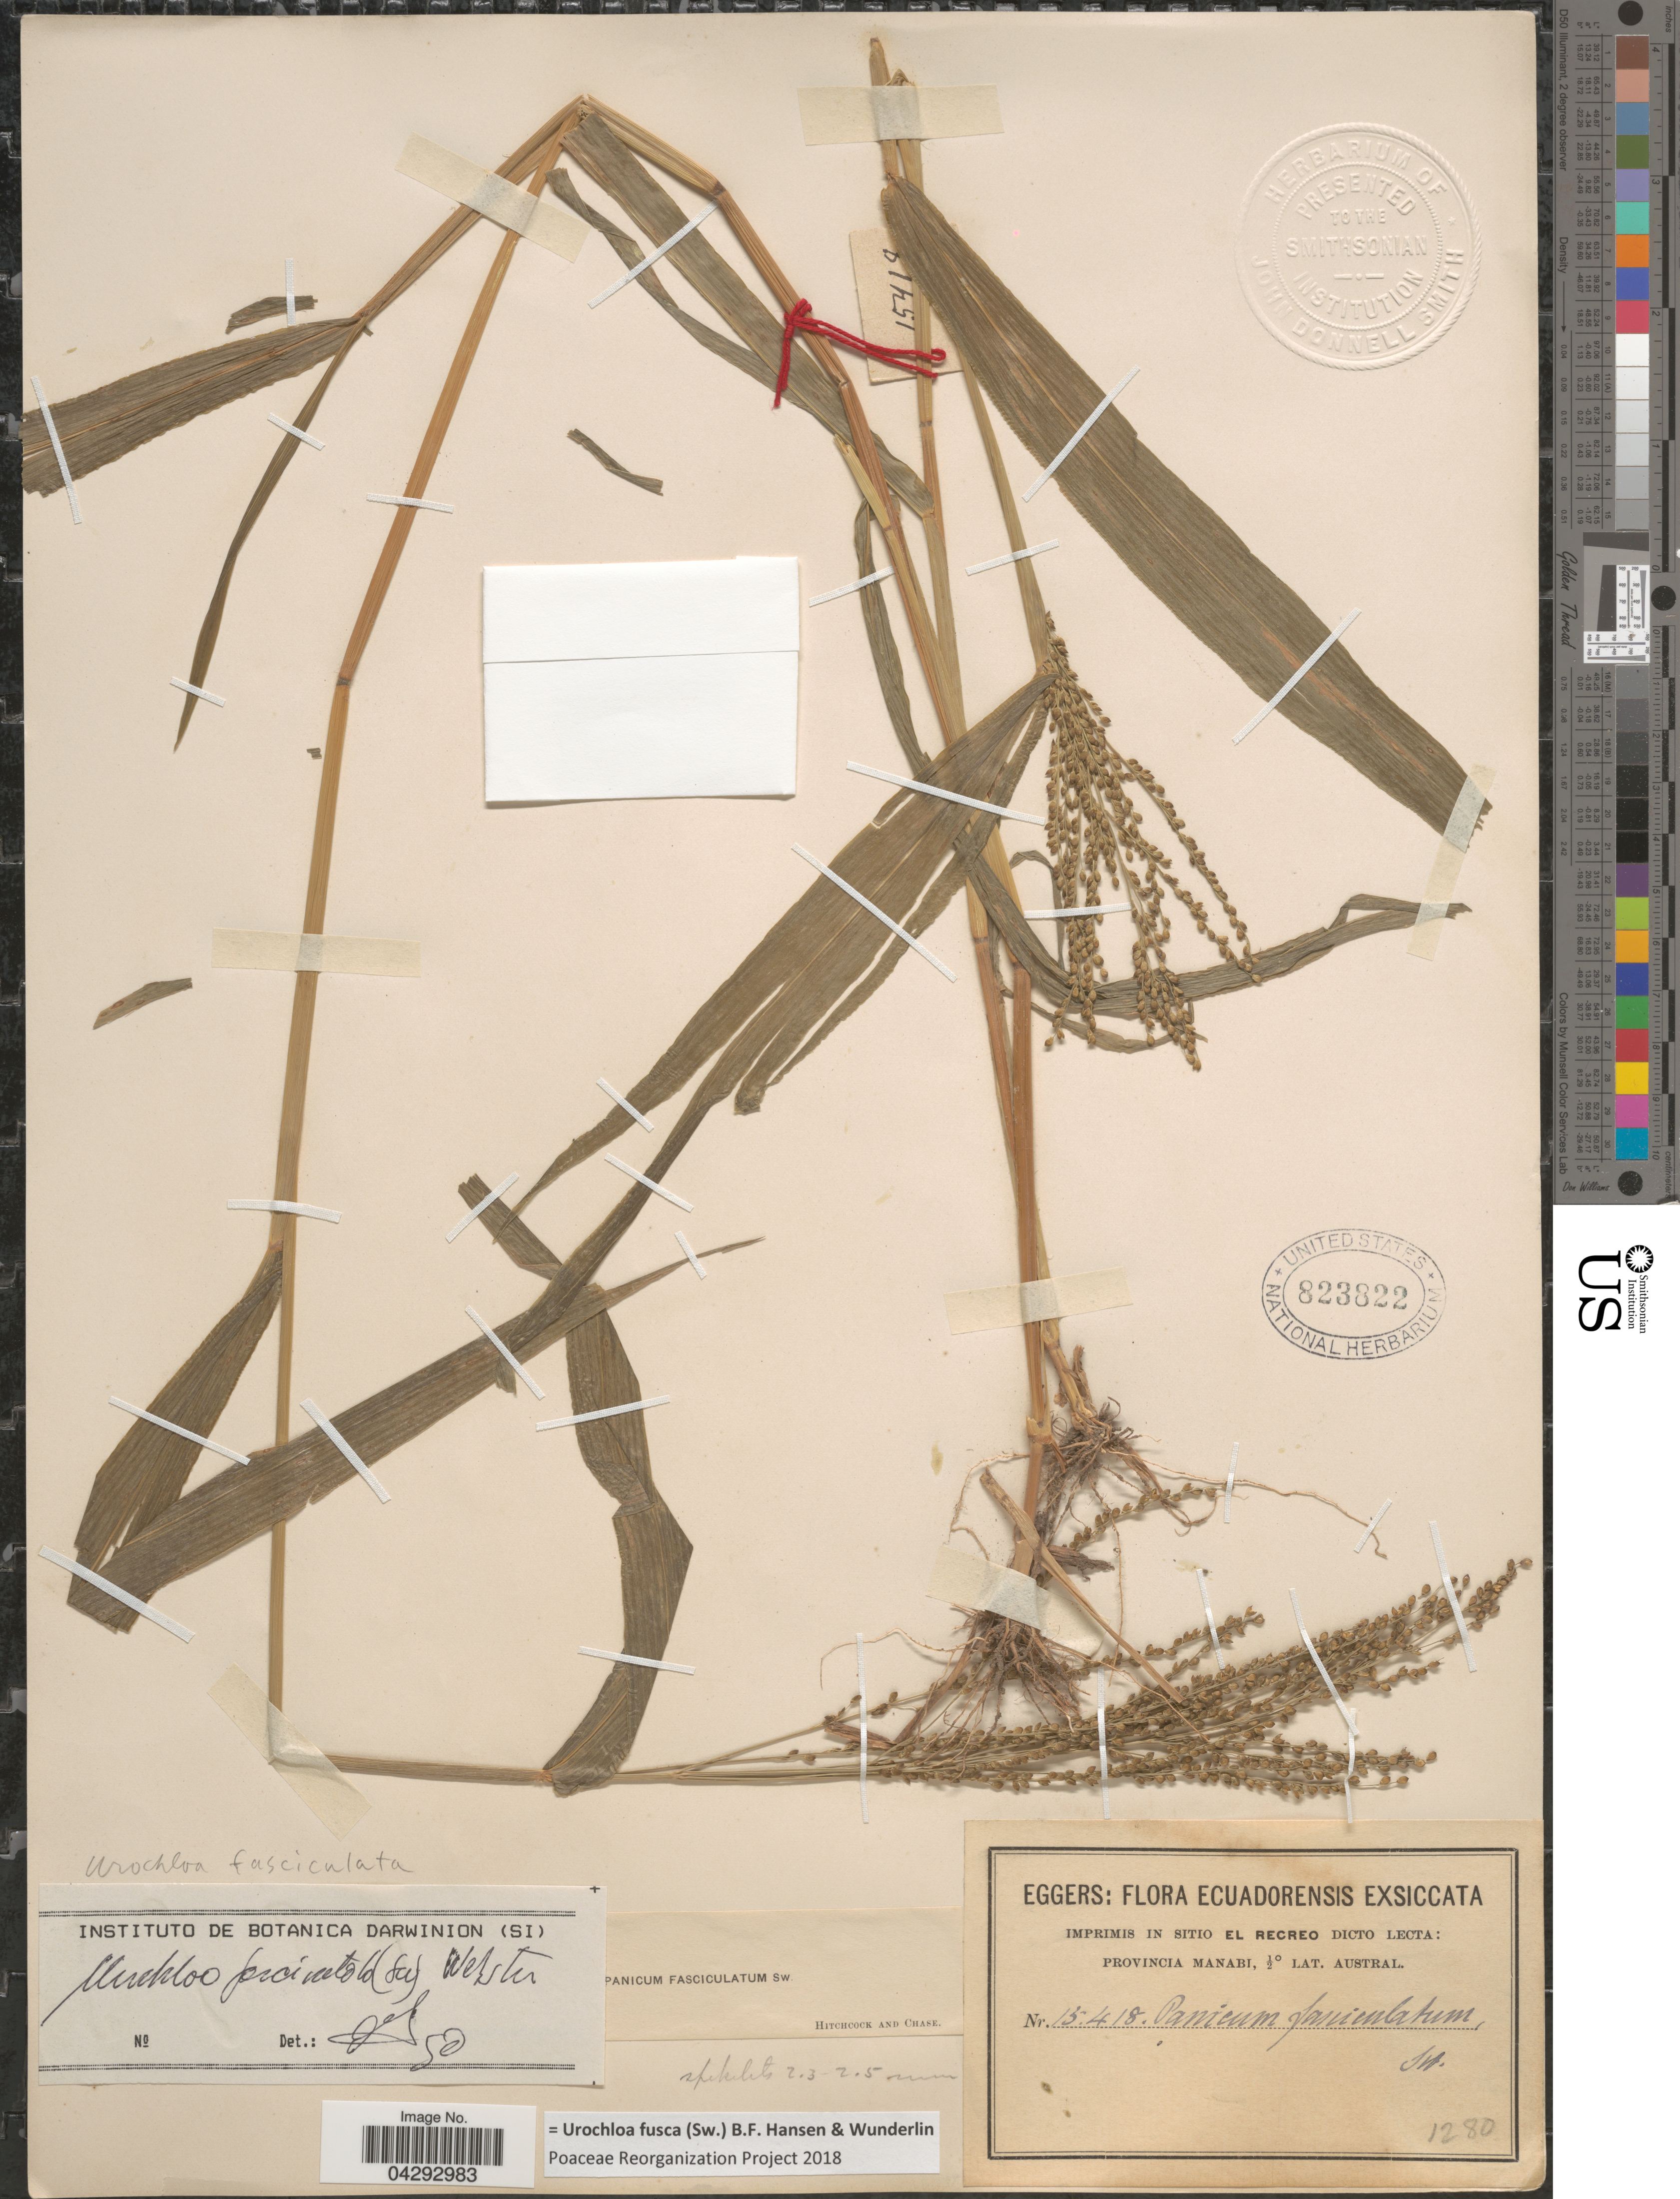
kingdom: Plantae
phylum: Tracheophyta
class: Liliopsida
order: Poales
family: Poaceae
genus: Urochloa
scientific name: Urochloa fusca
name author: (Sw.) B.F. Hansen & Wunderlin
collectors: -. Eggers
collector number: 15418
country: Ecuador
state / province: Manabí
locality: Imprimis in sitio El Recreo dicto lecta.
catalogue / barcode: US 823822